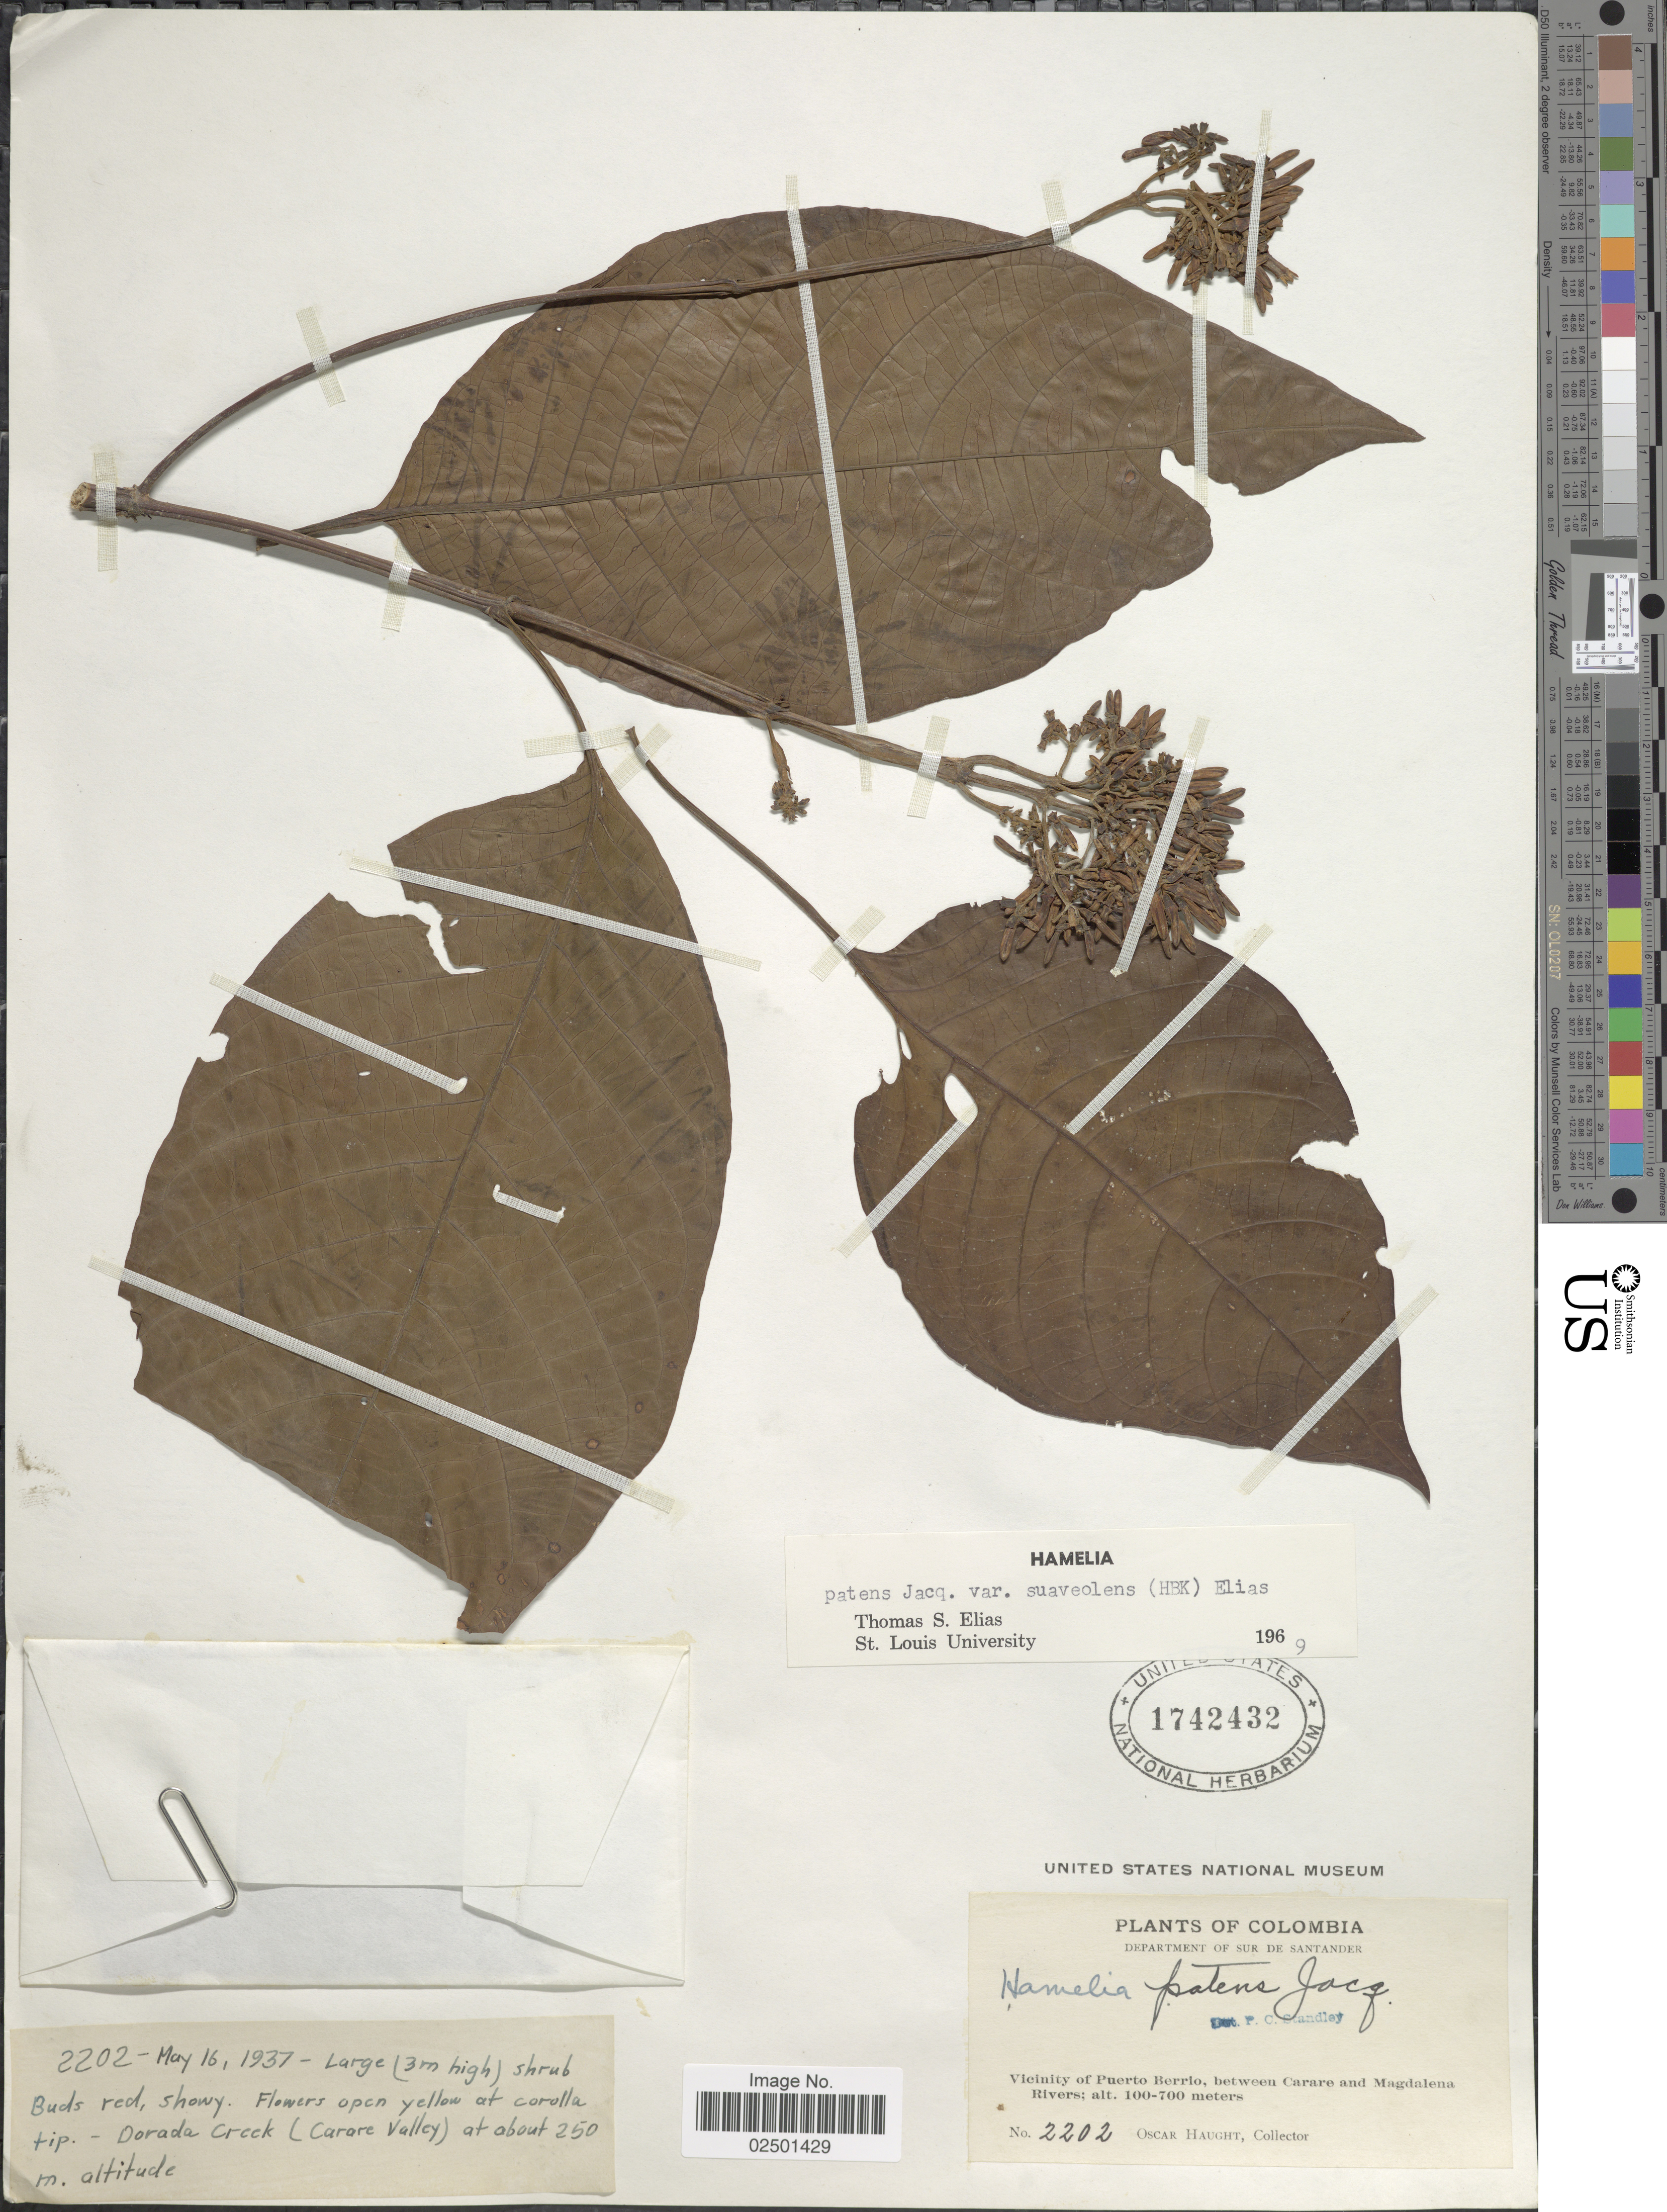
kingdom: Plantae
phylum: Tracheophyta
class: Magnoliopsida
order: Gentianales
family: Rubiaceae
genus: Hamelia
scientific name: Hamelia patens var. glabra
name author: Oerst.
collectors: O. Haught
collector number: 2202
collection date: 1937-05-16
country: Colombia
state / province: Santander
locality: Department of Sur de Santander. Vicinity of Puerto Berro, between Carare and Magdalena River. Dorada Creek (Carare Valley).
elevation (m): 250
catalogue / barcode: US 1742432